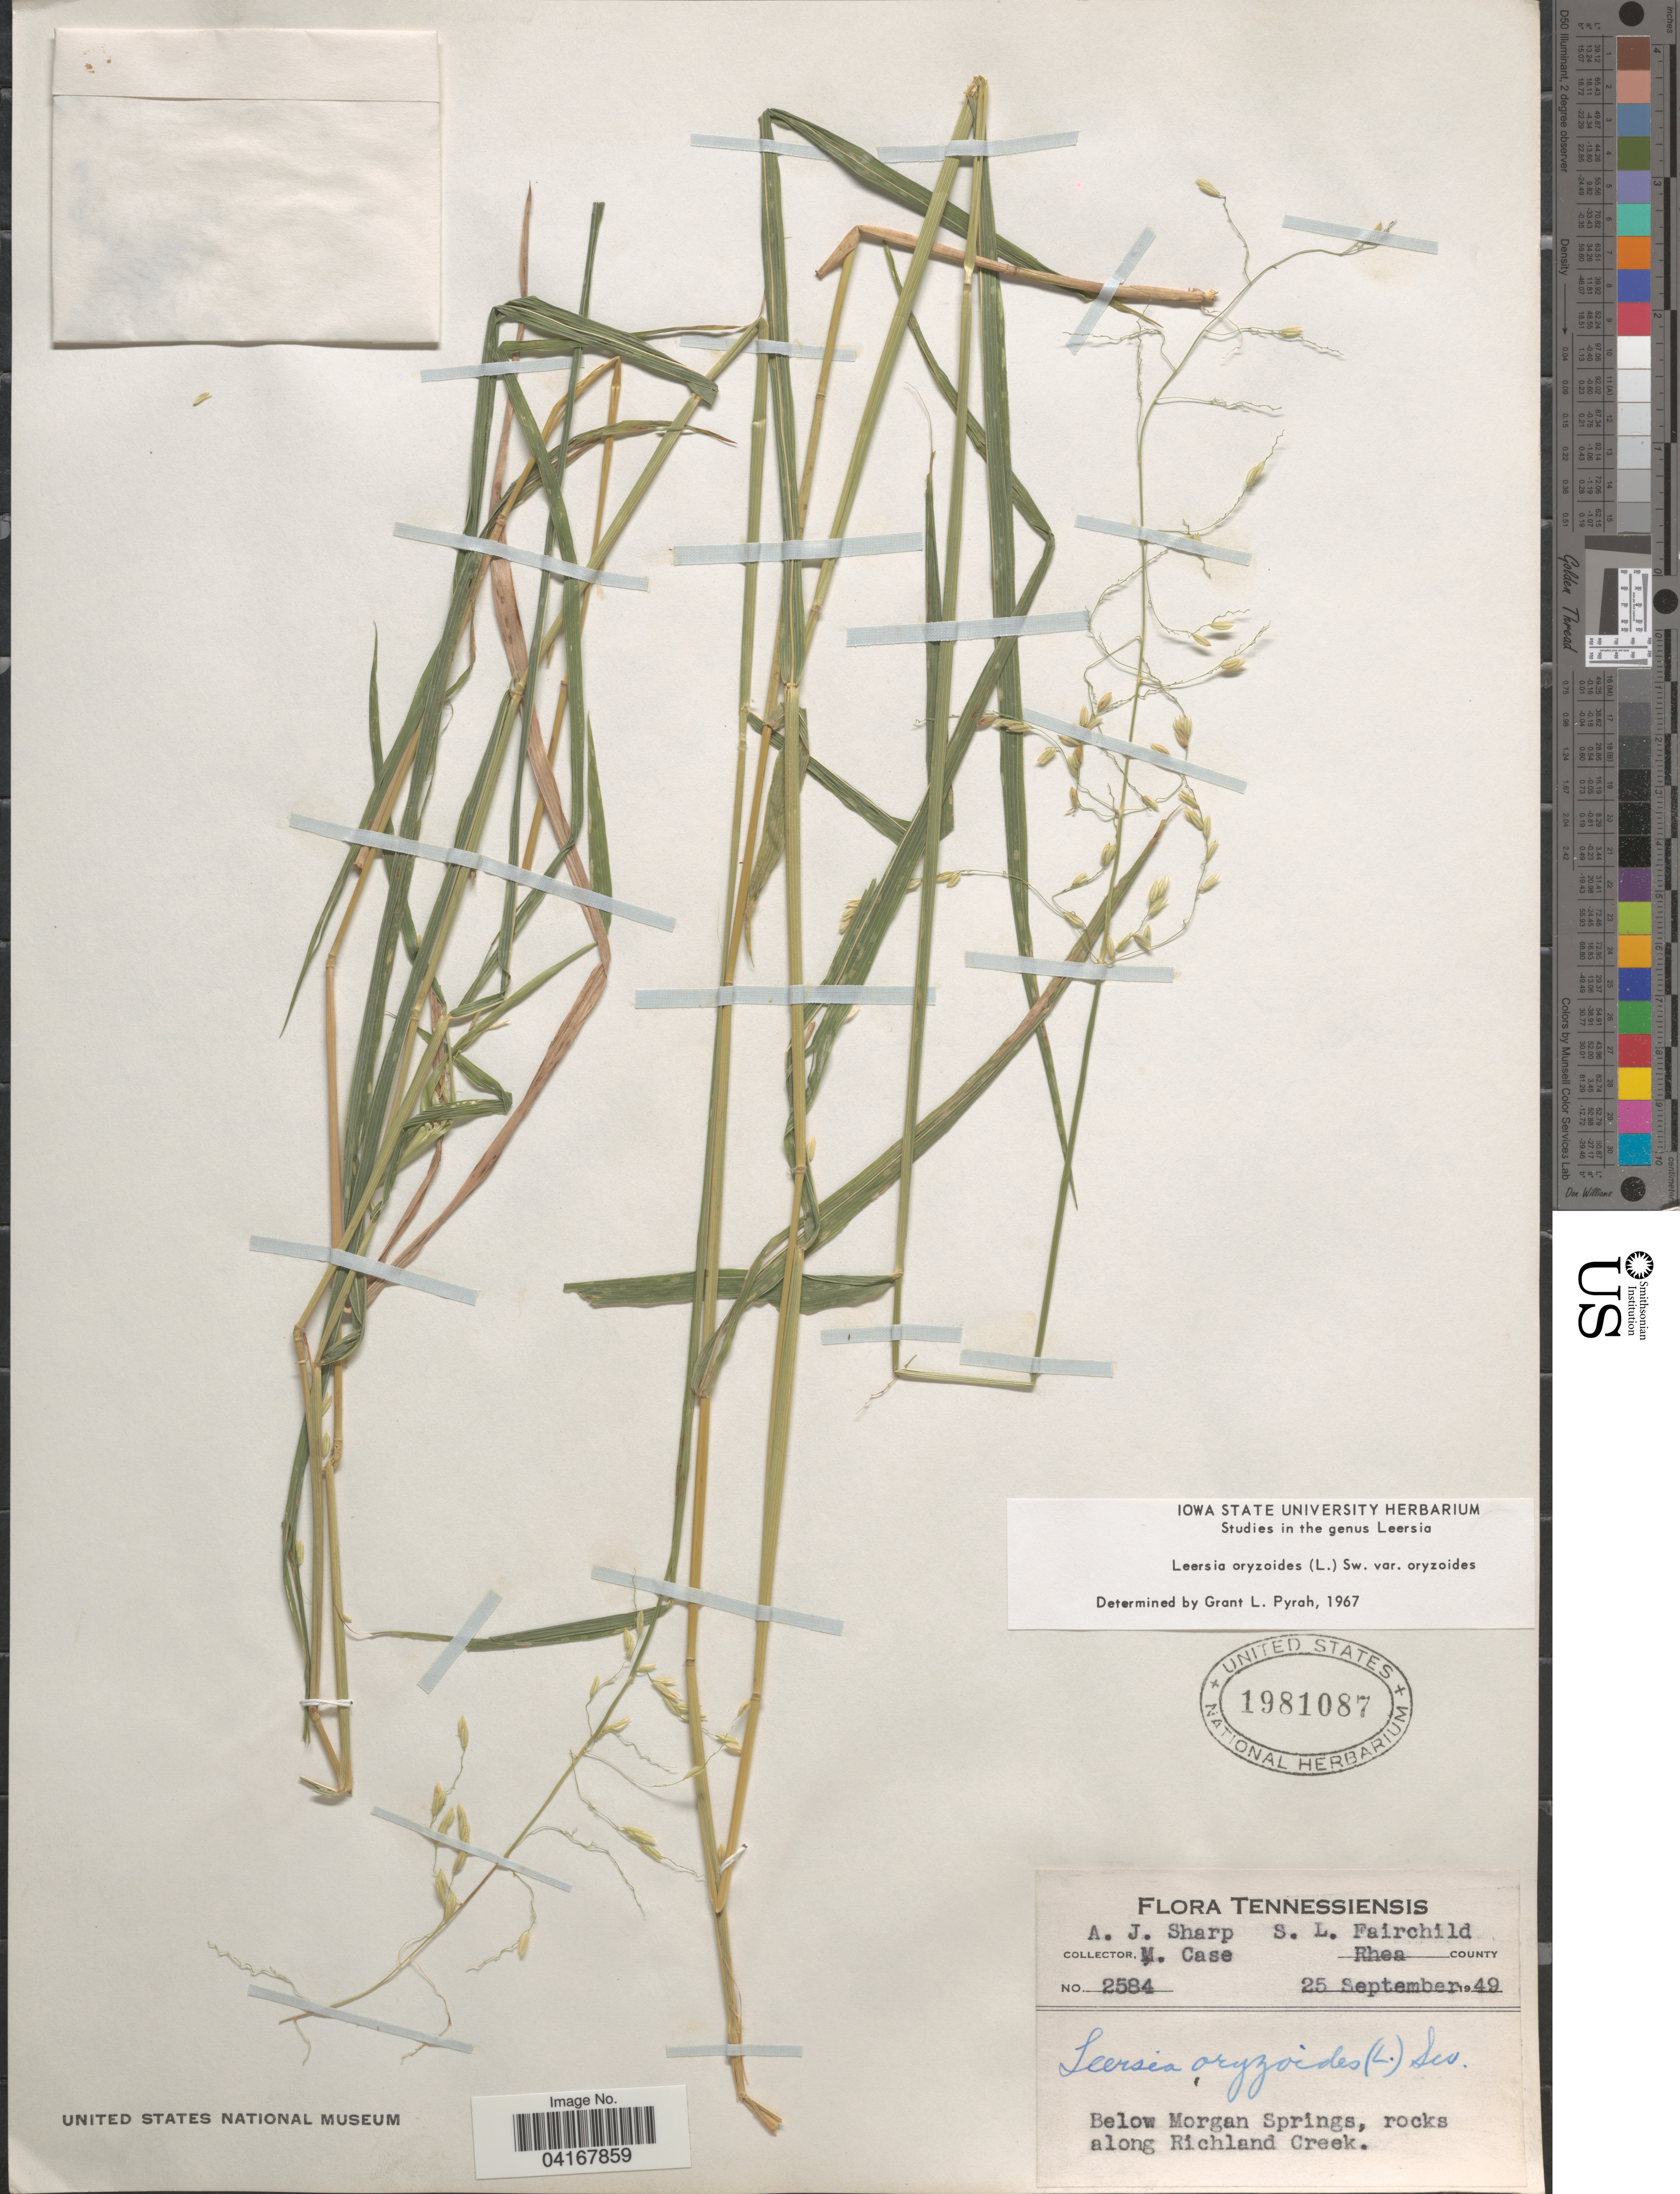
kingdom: Plantae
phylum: Tracheophyta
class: Liliopsida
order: Poales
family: Poaceae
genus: Leersia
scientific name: Leersia oryzoides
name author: (L.) Sw.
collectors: A. J. Sharp, S. Fairchild & M. Case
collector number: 2584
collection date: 1949-09-25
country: United States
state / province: Tennessee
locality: Tennessiensis. Rhea County. Below Morgan Springs, rocks along Richland Creek.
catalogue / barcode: US 1981087